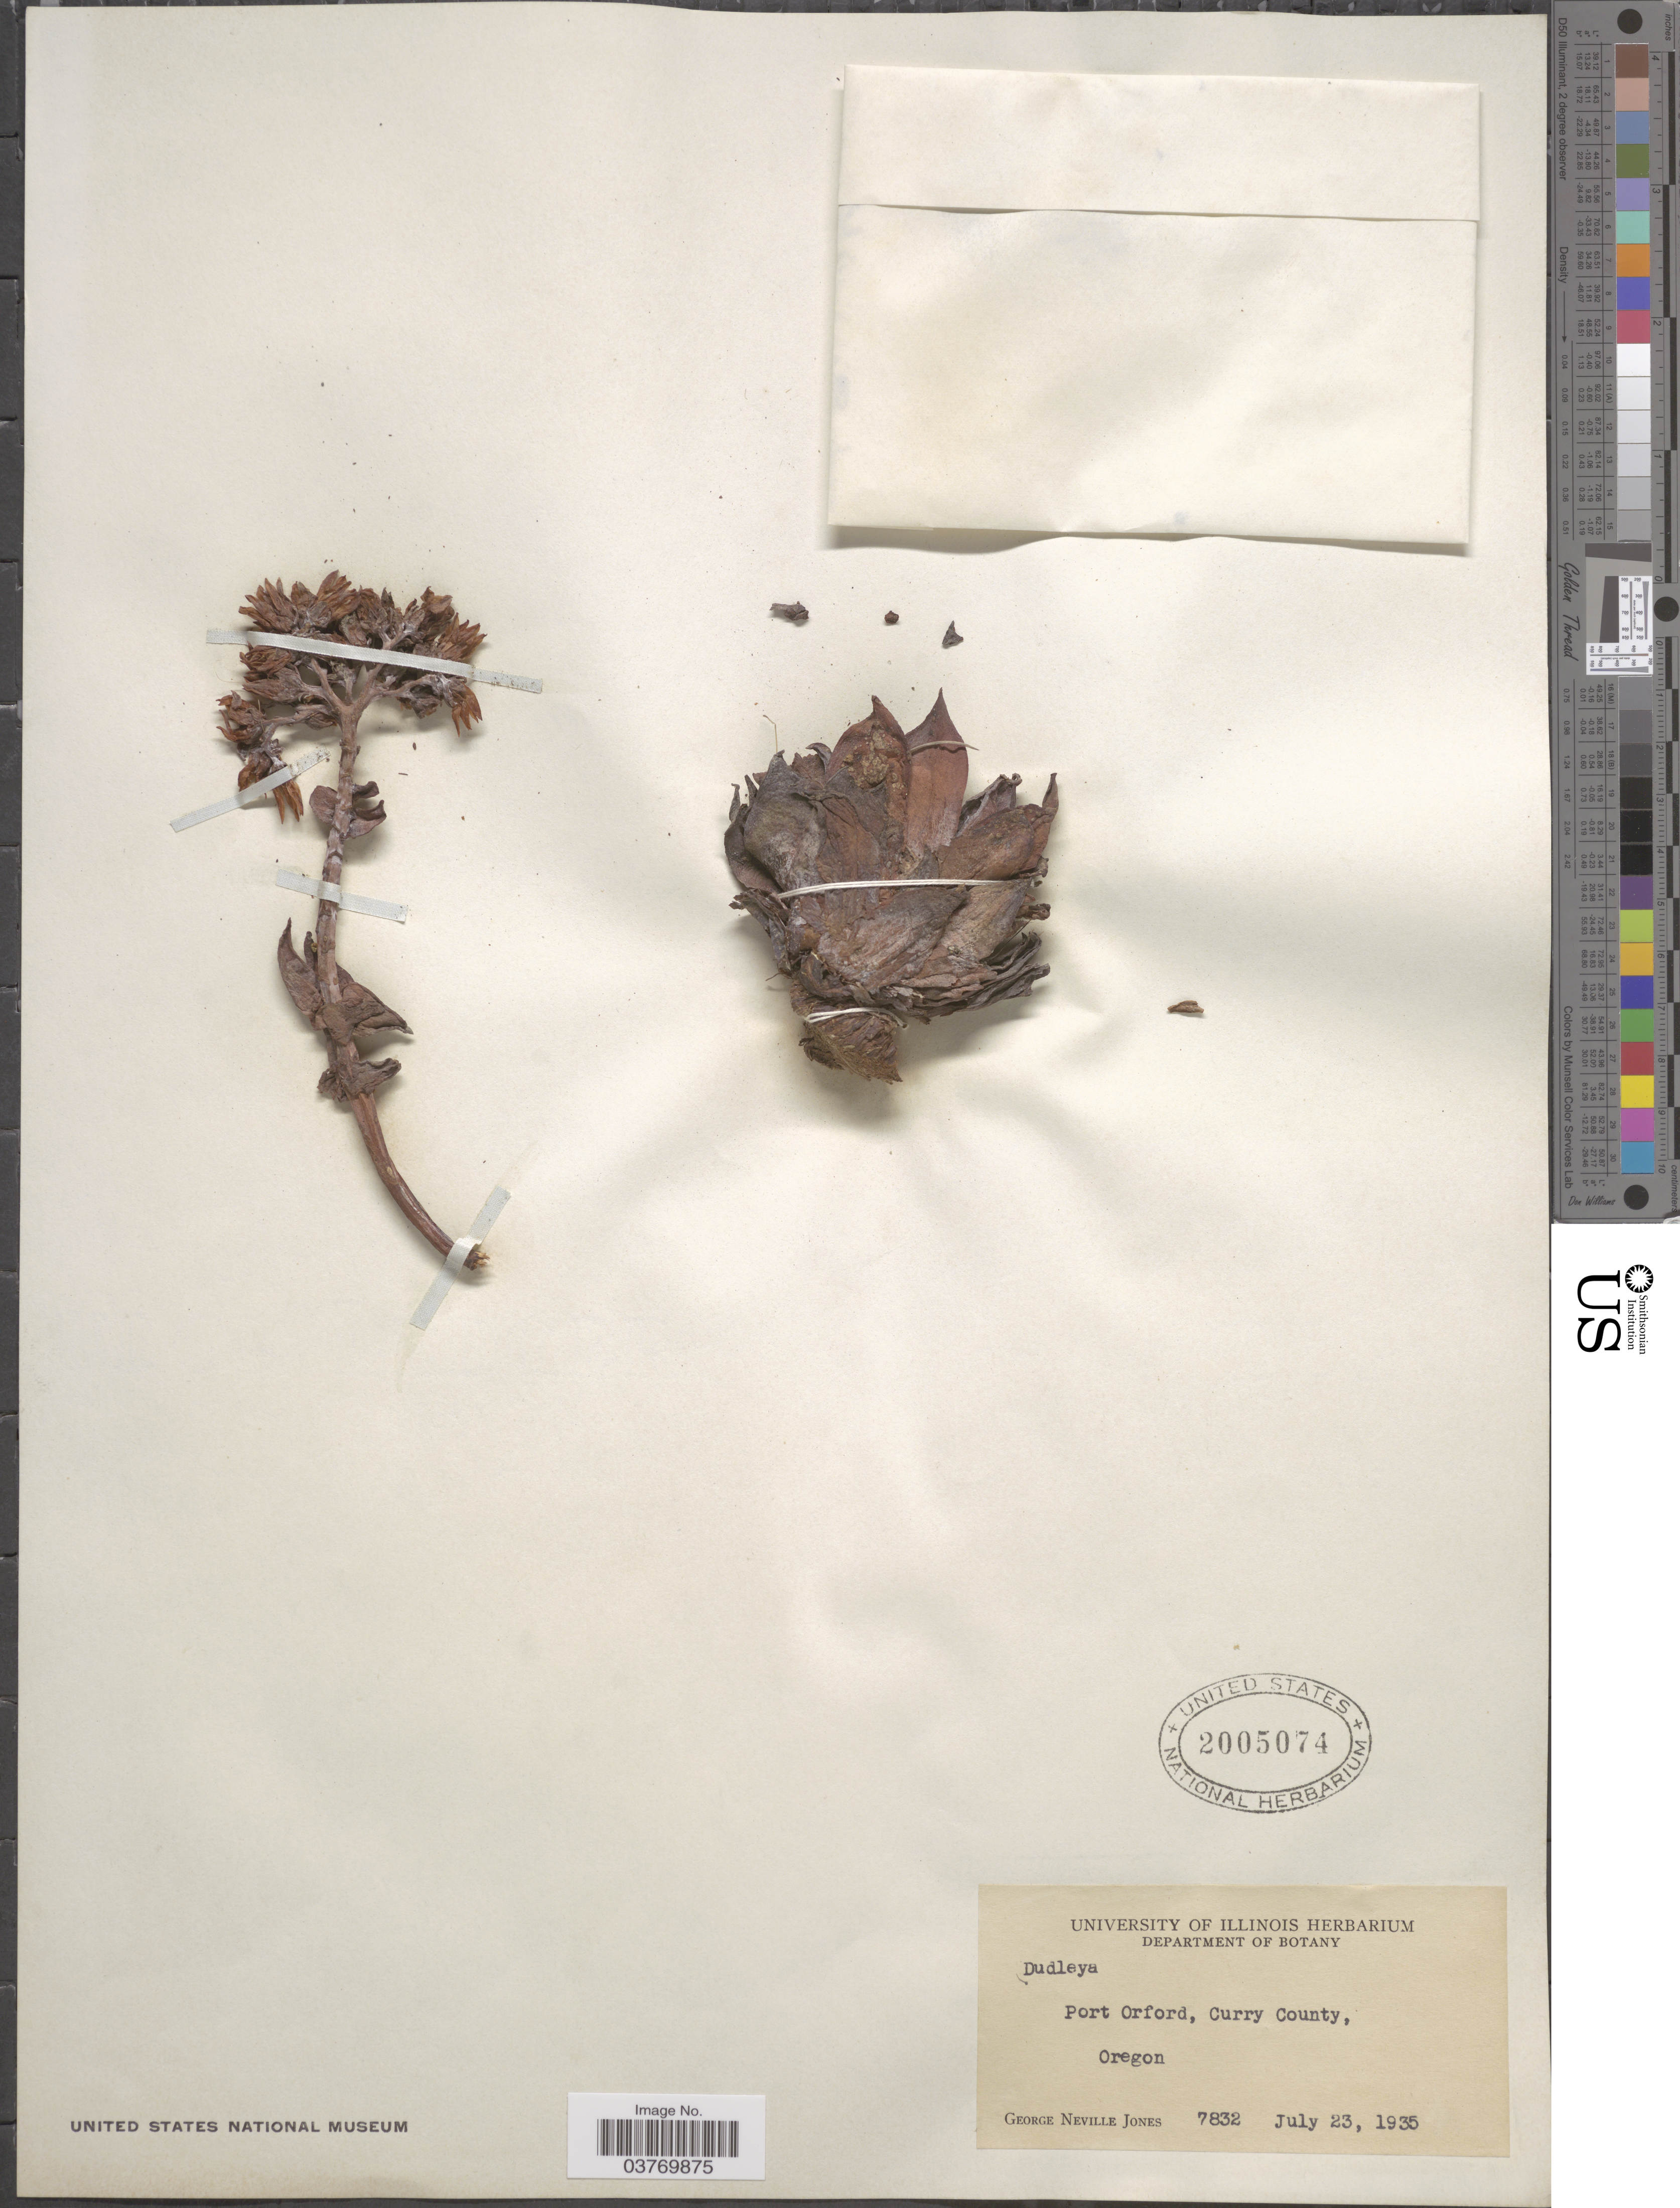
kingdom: Plantae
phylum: Tracheophyta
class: Magnoliopsida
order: Saxifragales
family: Crassulaceae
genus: Dudleya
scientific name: Dudleya sp.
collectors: G. N. Jones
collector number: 7832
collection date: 1935-07-23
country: United States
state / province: Oregon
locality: Port Orford, Curry County.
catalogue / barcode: US 2005074